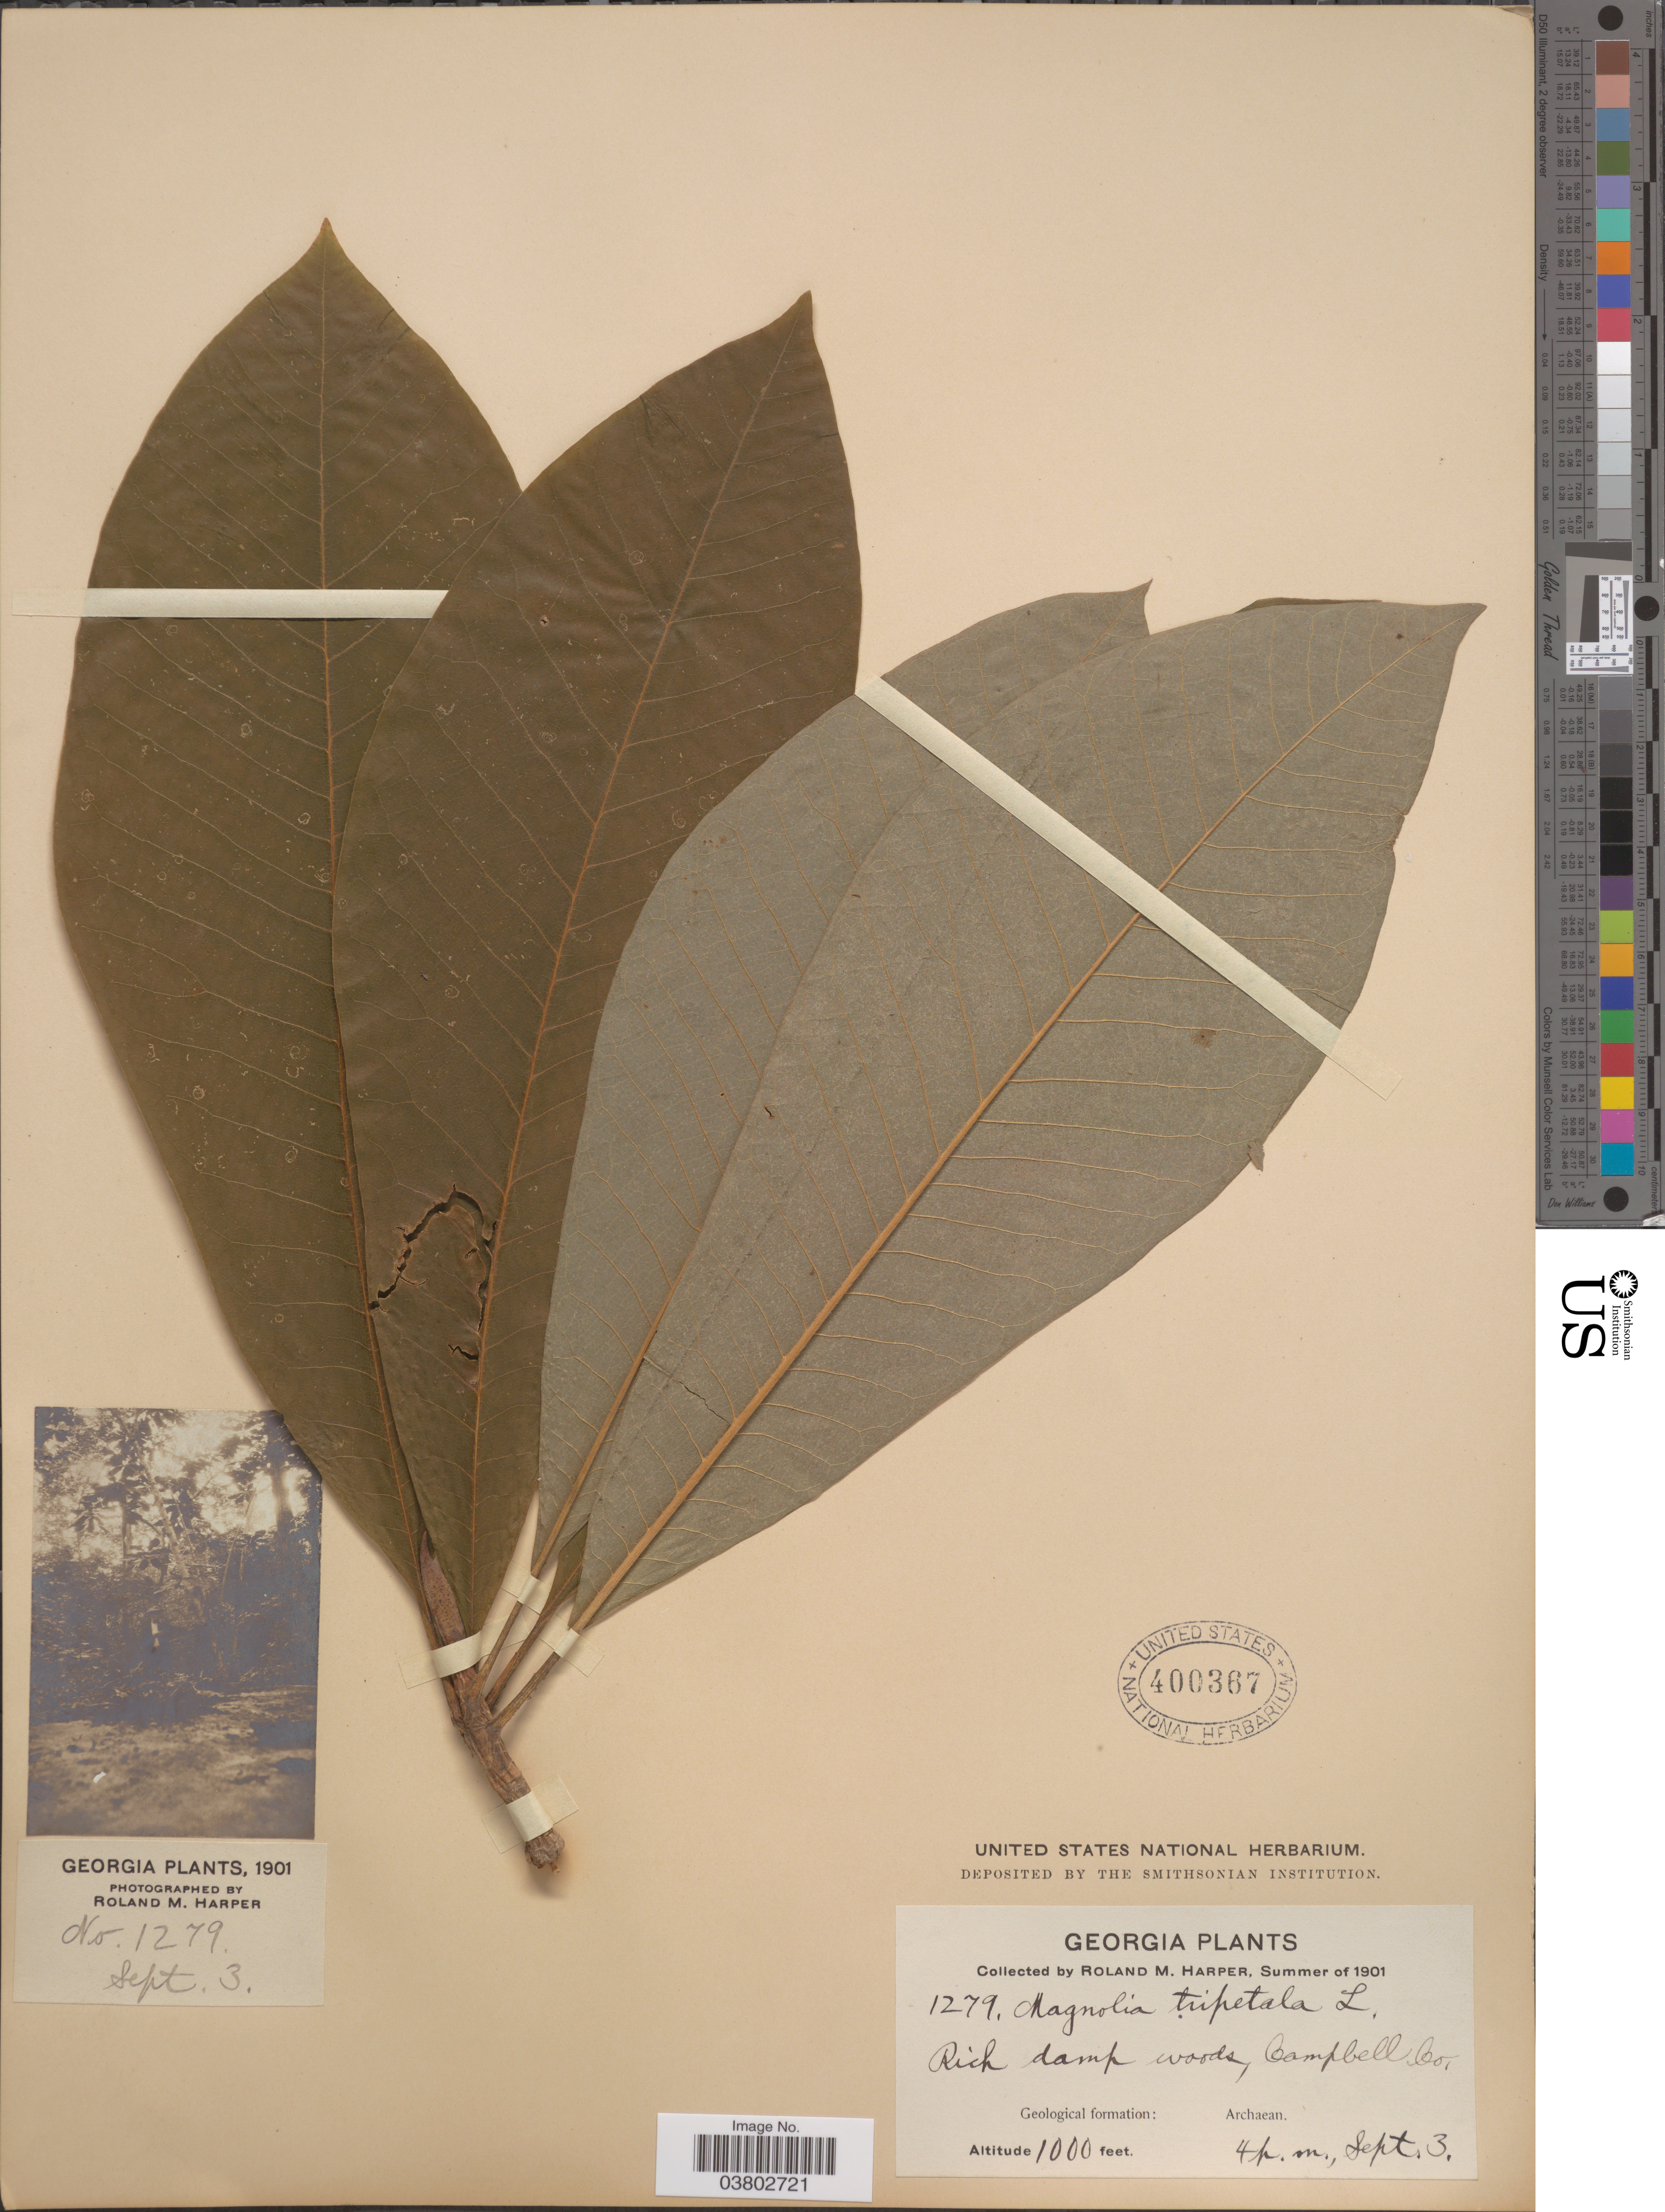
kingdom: Plantae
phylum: Tracheophyta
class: Magnoliopsida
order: Magnoliales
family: Magnoliaceae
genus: Magnolia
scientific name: Magnolia tripetala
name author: L.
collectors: R. M. Harper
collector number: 1279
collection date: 1901-09-03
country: United States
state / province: Georgia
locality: Campbell Co. Geological formation: Archaean.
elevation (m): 305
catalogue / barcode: US 400367